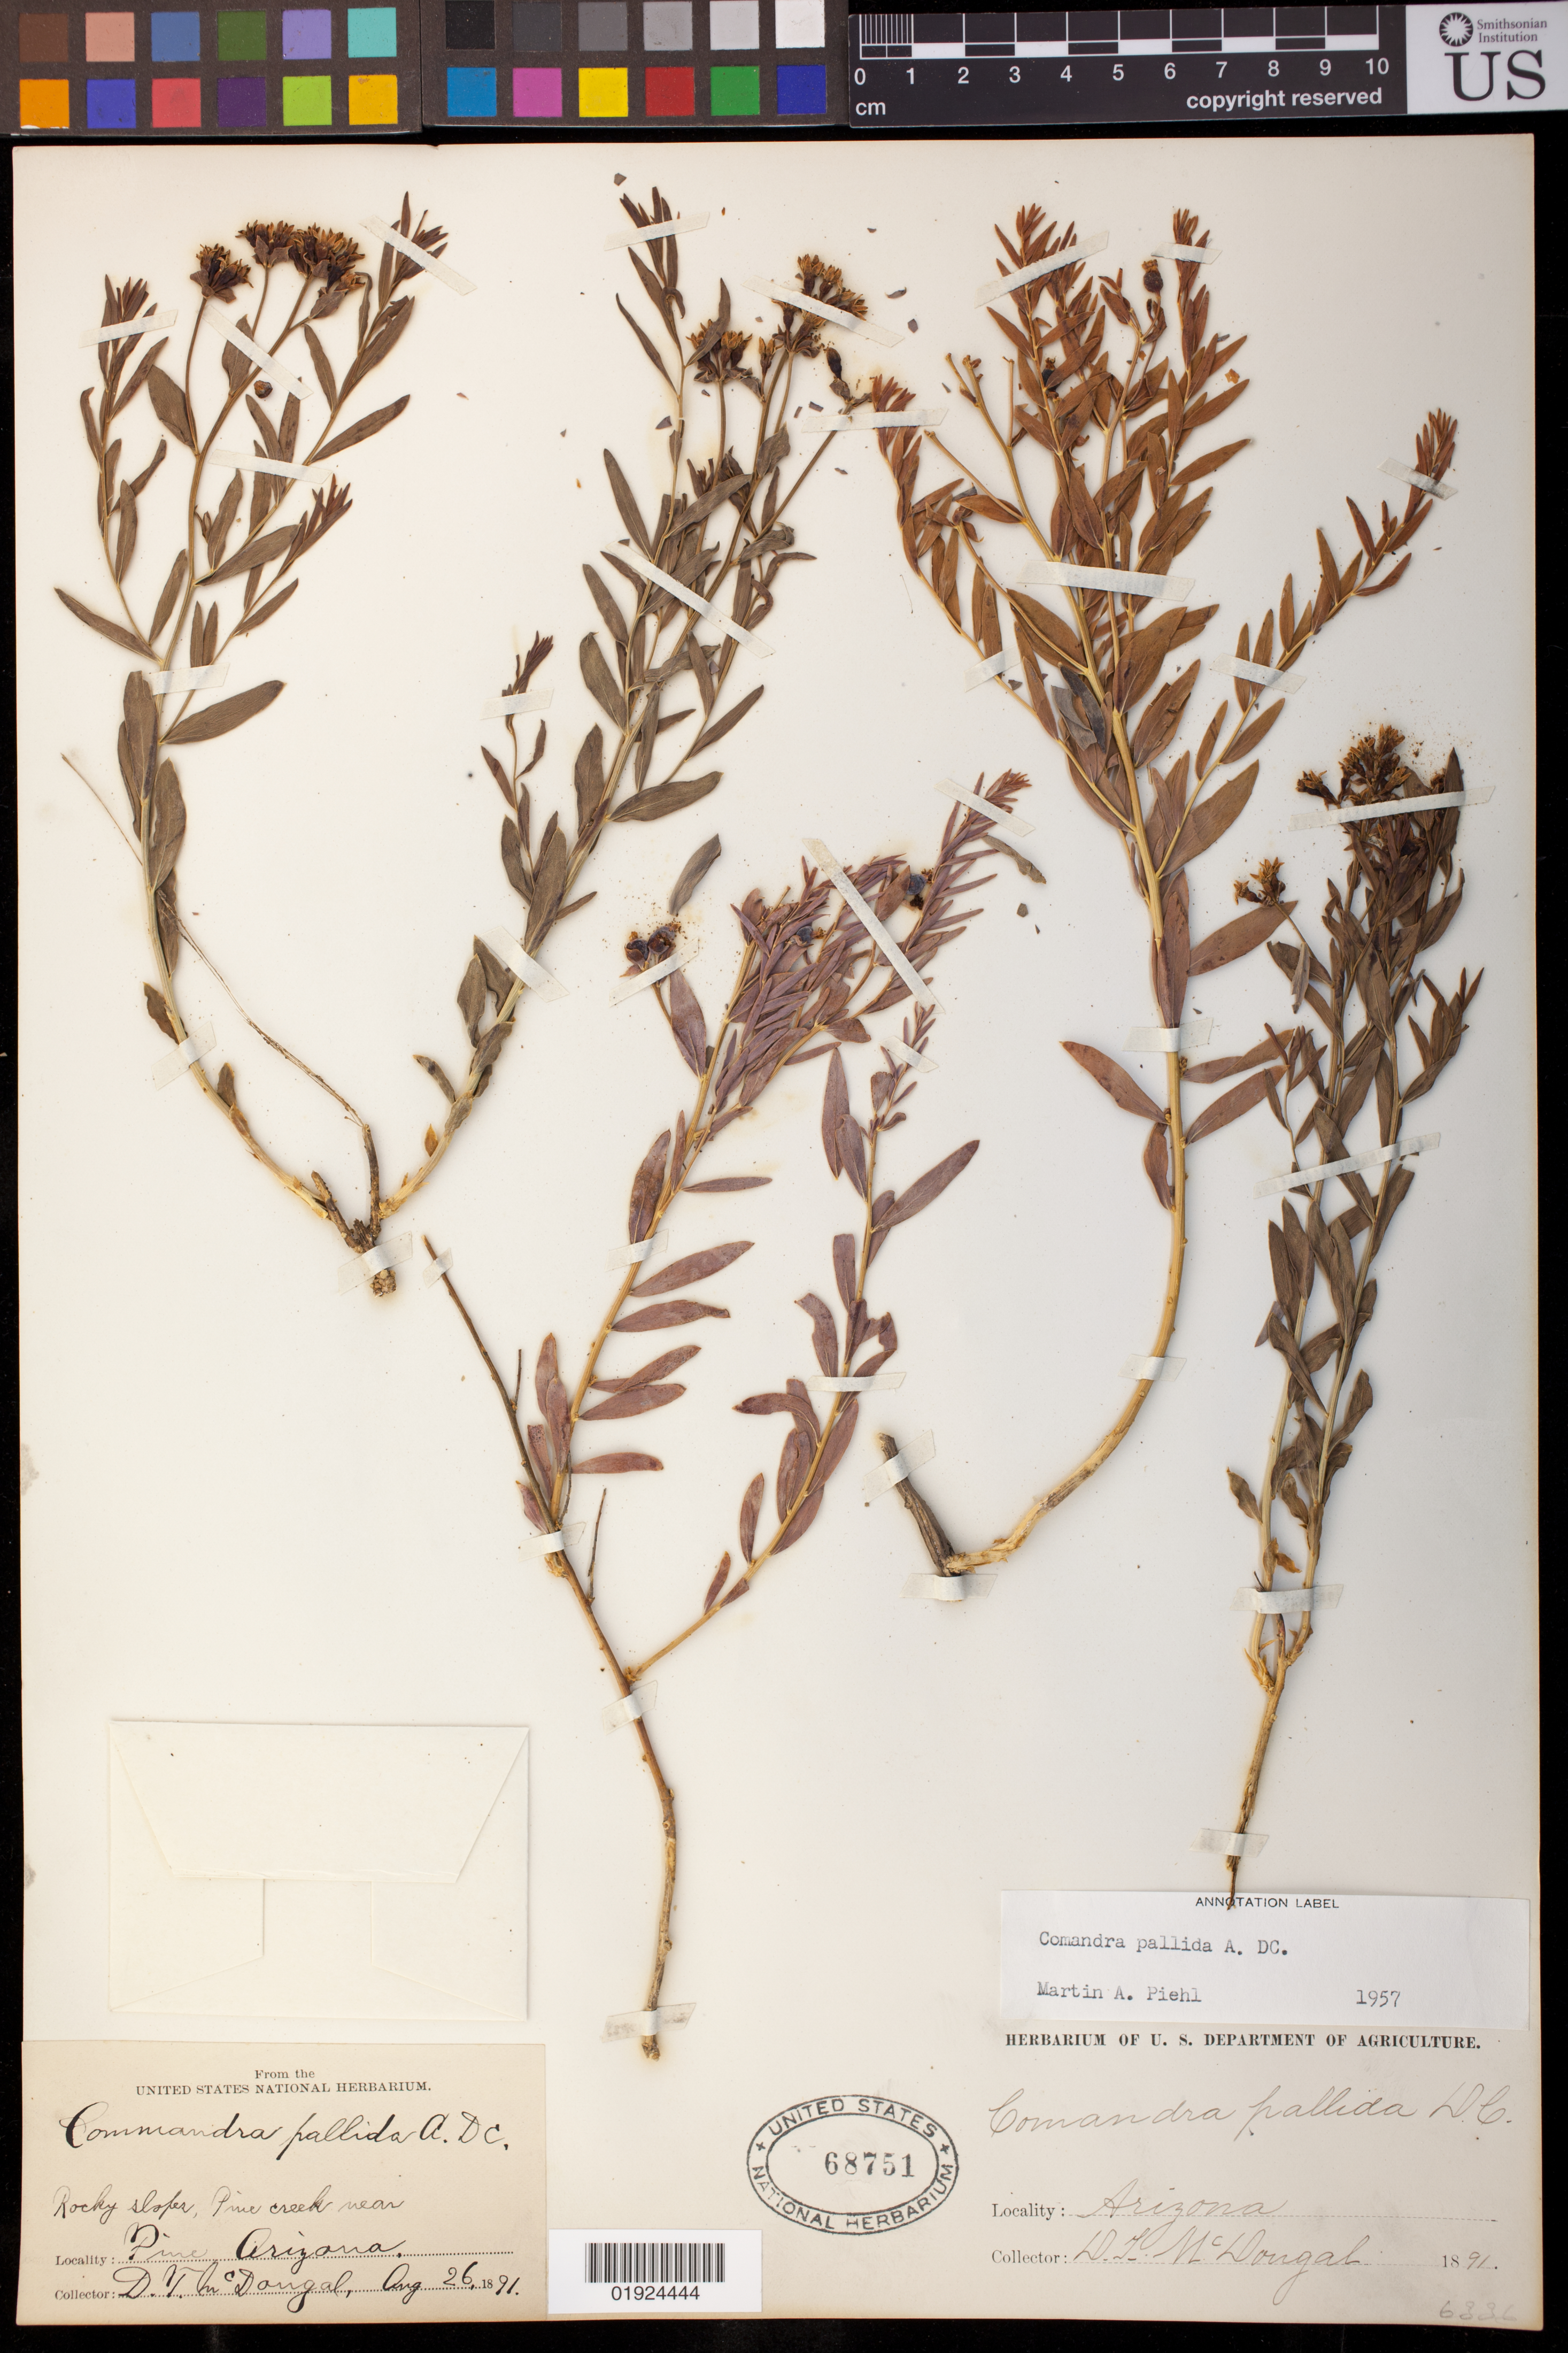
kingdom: Plantae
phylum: Tracheophyta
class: Magnoliopsida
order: Santalales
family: Comandraceae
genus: Comandra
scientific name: Comandra pallida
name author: A. DC.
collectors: D. McDougal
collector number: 6336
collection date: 1891-08-26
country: United States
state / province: Arizona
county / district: Gila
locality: Pine creek near Pine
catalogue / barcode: US 68751